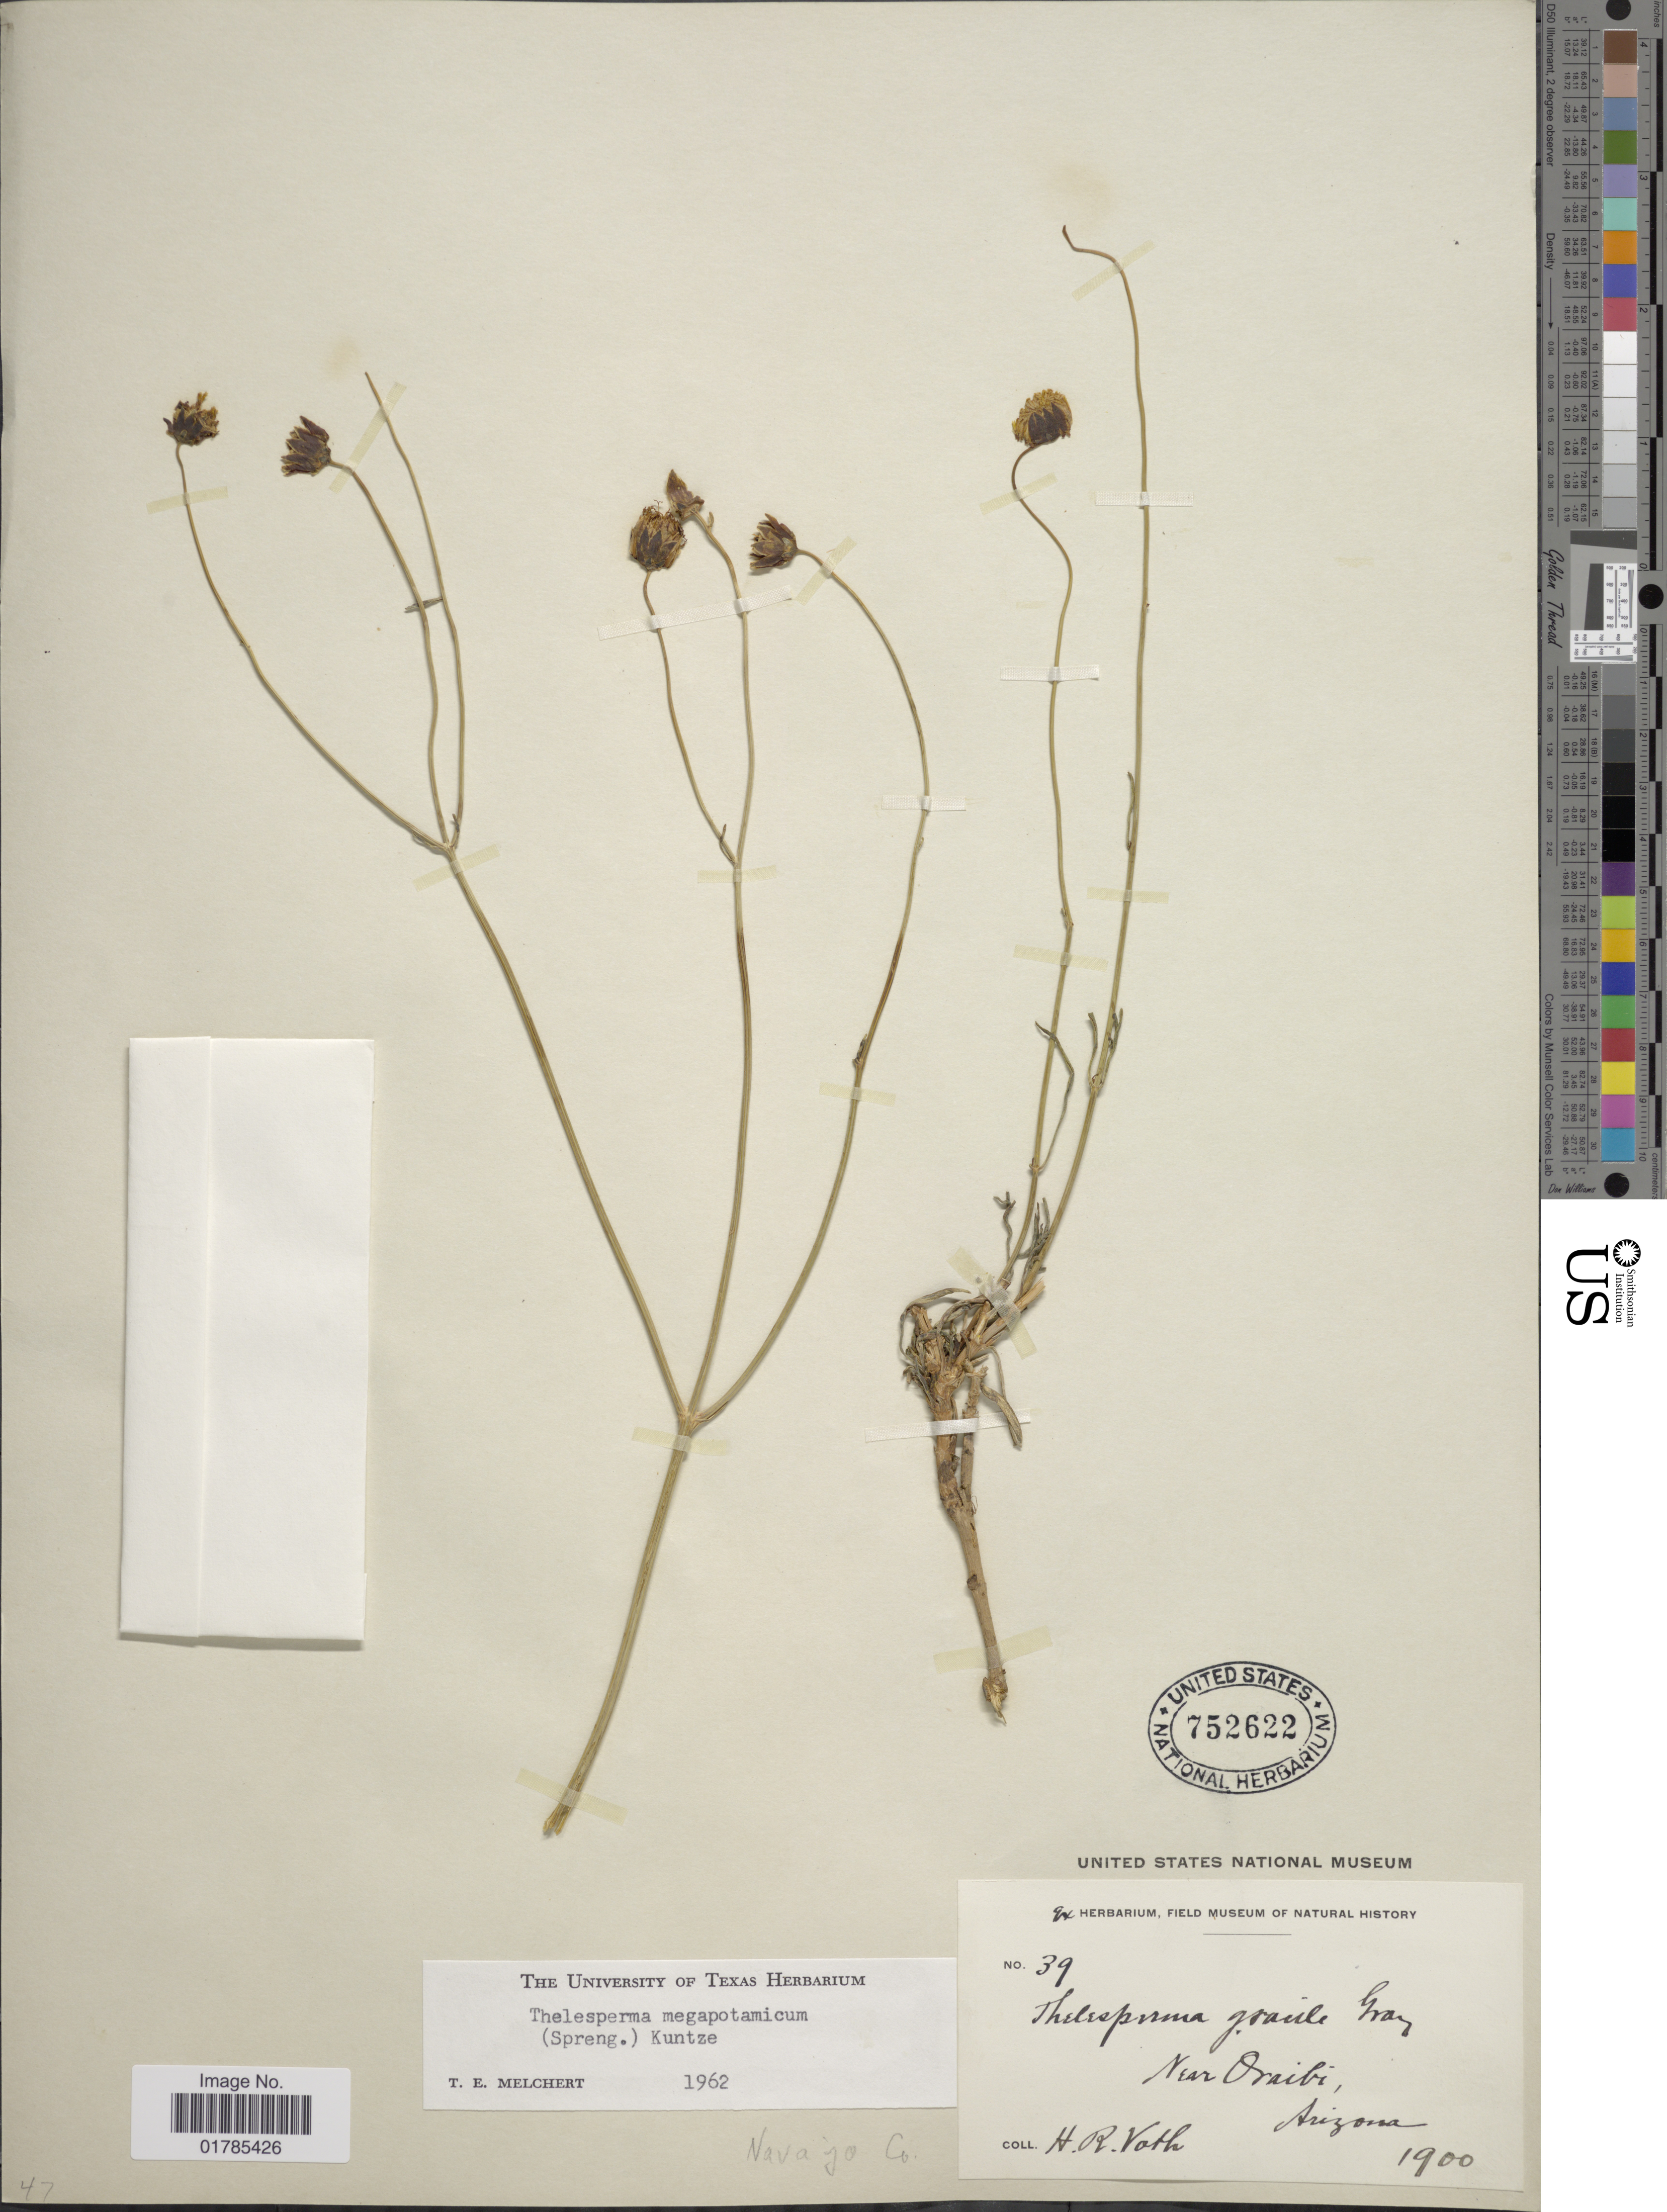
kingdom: Plantae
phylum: Tracheophyta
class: Magnoliopsida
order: Asterales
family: Asteraceae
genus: Thelesperma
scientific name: Thelesperma megapotamicum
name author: (Spreng.) Herter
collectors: H. Voth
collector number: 39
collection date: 1900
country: United States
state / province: Arizona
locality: Near Oraibi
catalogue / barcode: US 752622